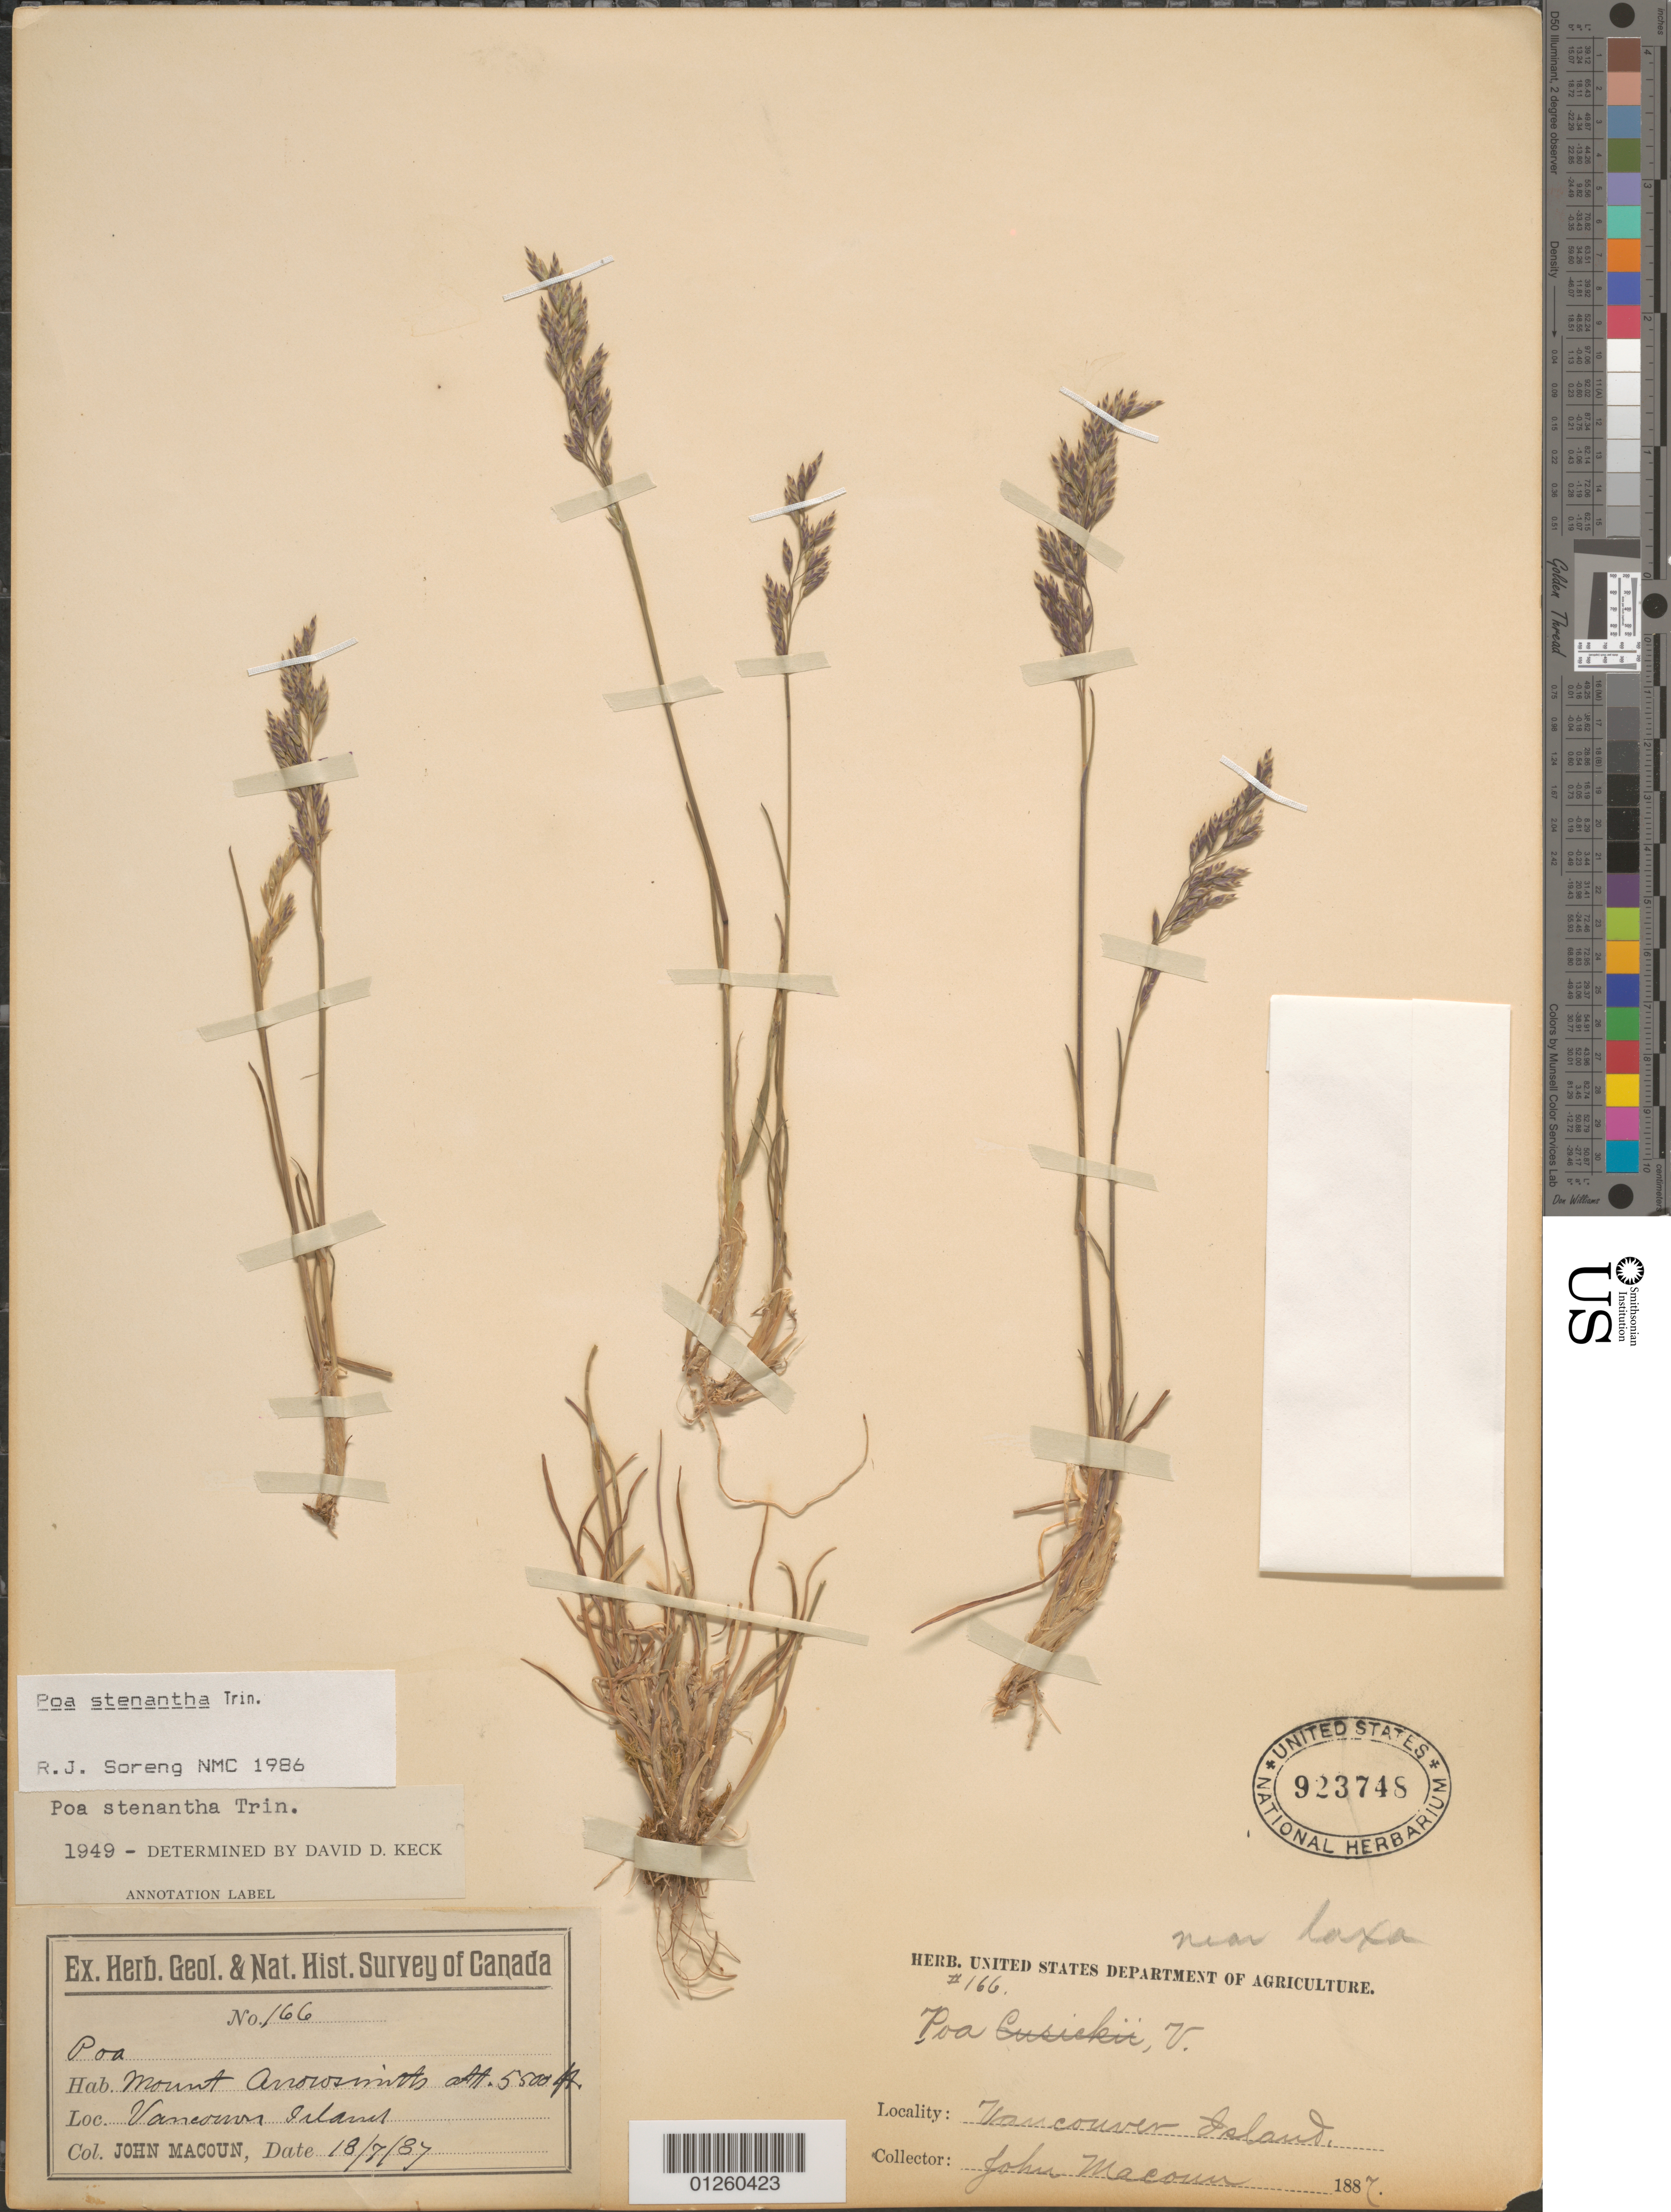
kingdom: Plantae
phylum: Tracheophyta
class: Liliopsida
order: Poales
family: Poaceae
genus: Poa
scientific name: Poa stenantha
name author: Trin.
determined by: Soreng, Robert J., Research Associate (BOT), Smithsonian Institution - National Museum of Natural History (UNITED STATES)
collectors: J. Macoun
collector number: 166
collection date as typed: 18/7/1887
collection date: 1887-07-18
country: Canada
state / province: British Columbia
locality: Mount Arrowsmith, Vancouver Island.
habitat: Mount Arrowsmith,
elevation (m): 1676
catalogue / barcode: US 923748